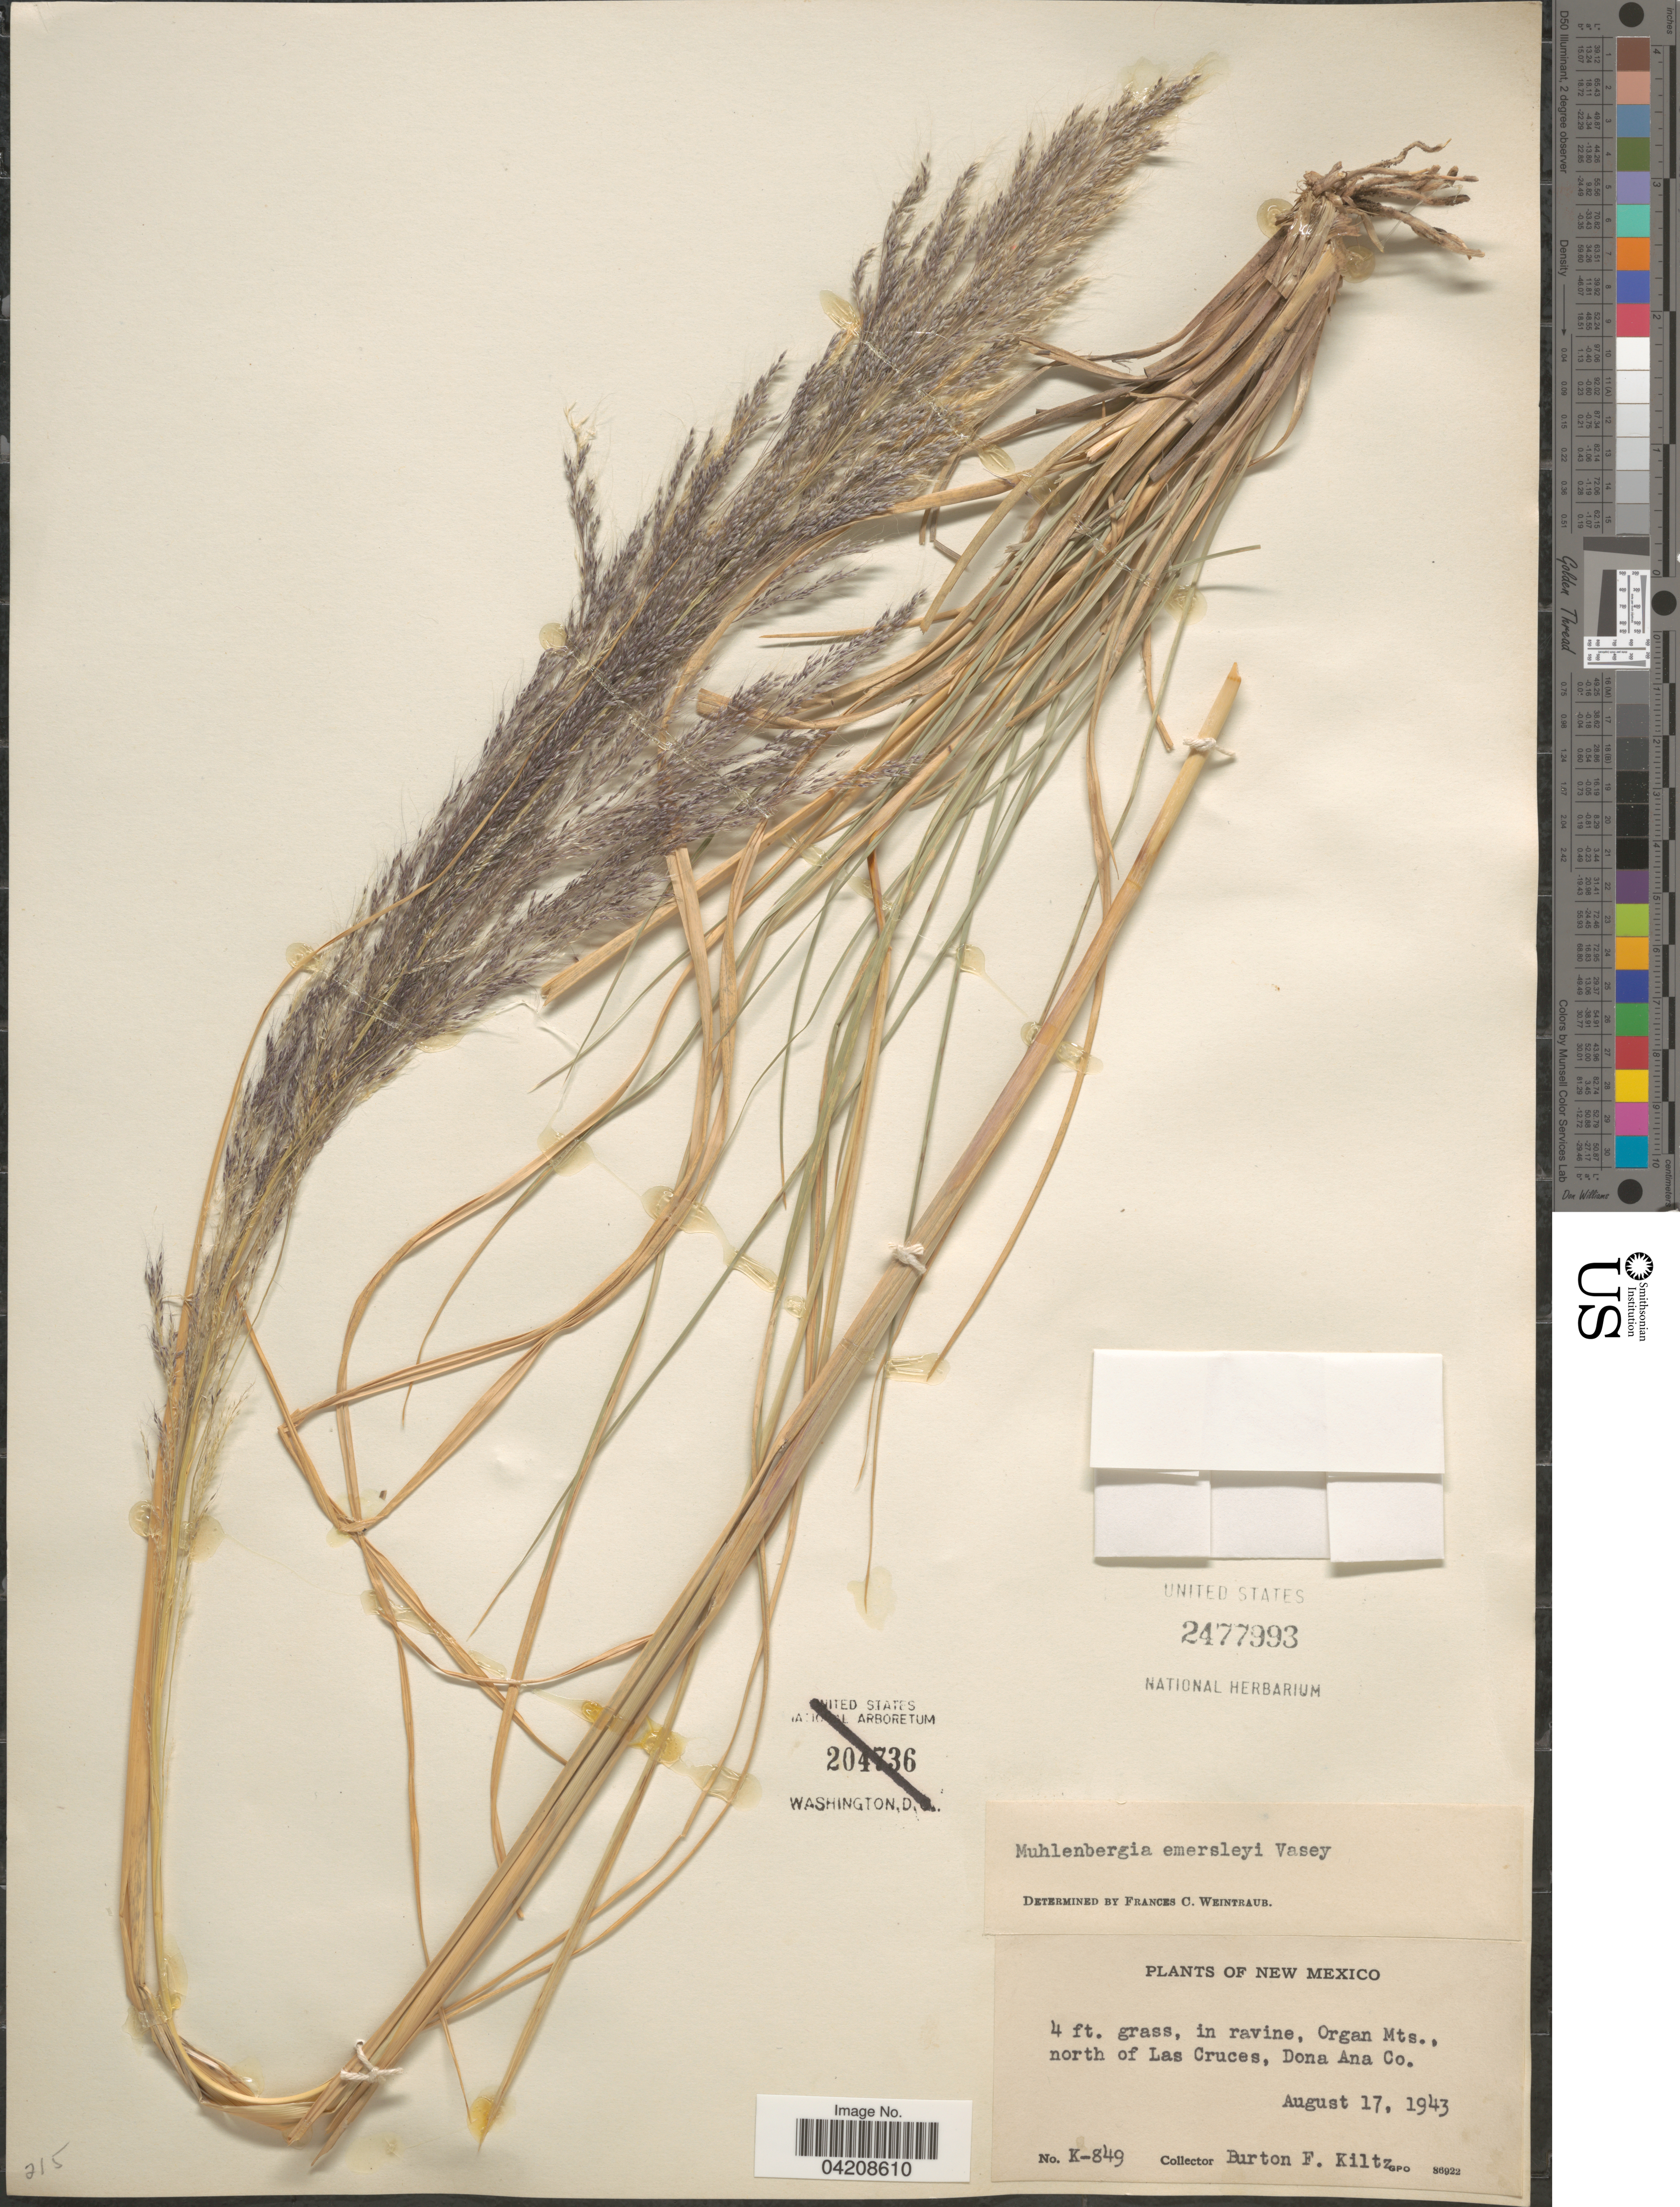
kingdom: Plantae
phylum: Tracheophyta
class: Liliopsida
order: Poales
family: Poaceae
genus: Muhlenbergia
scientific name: Muhlenbergia emersleyi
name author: Vasey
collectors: B. Kiltz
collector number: K-849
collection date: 1943-08-17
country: United States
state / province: New Mexico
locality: In ravine, Organ Mts., north of Las Cruces, Dona Ana Co.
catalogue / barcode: US 2477993